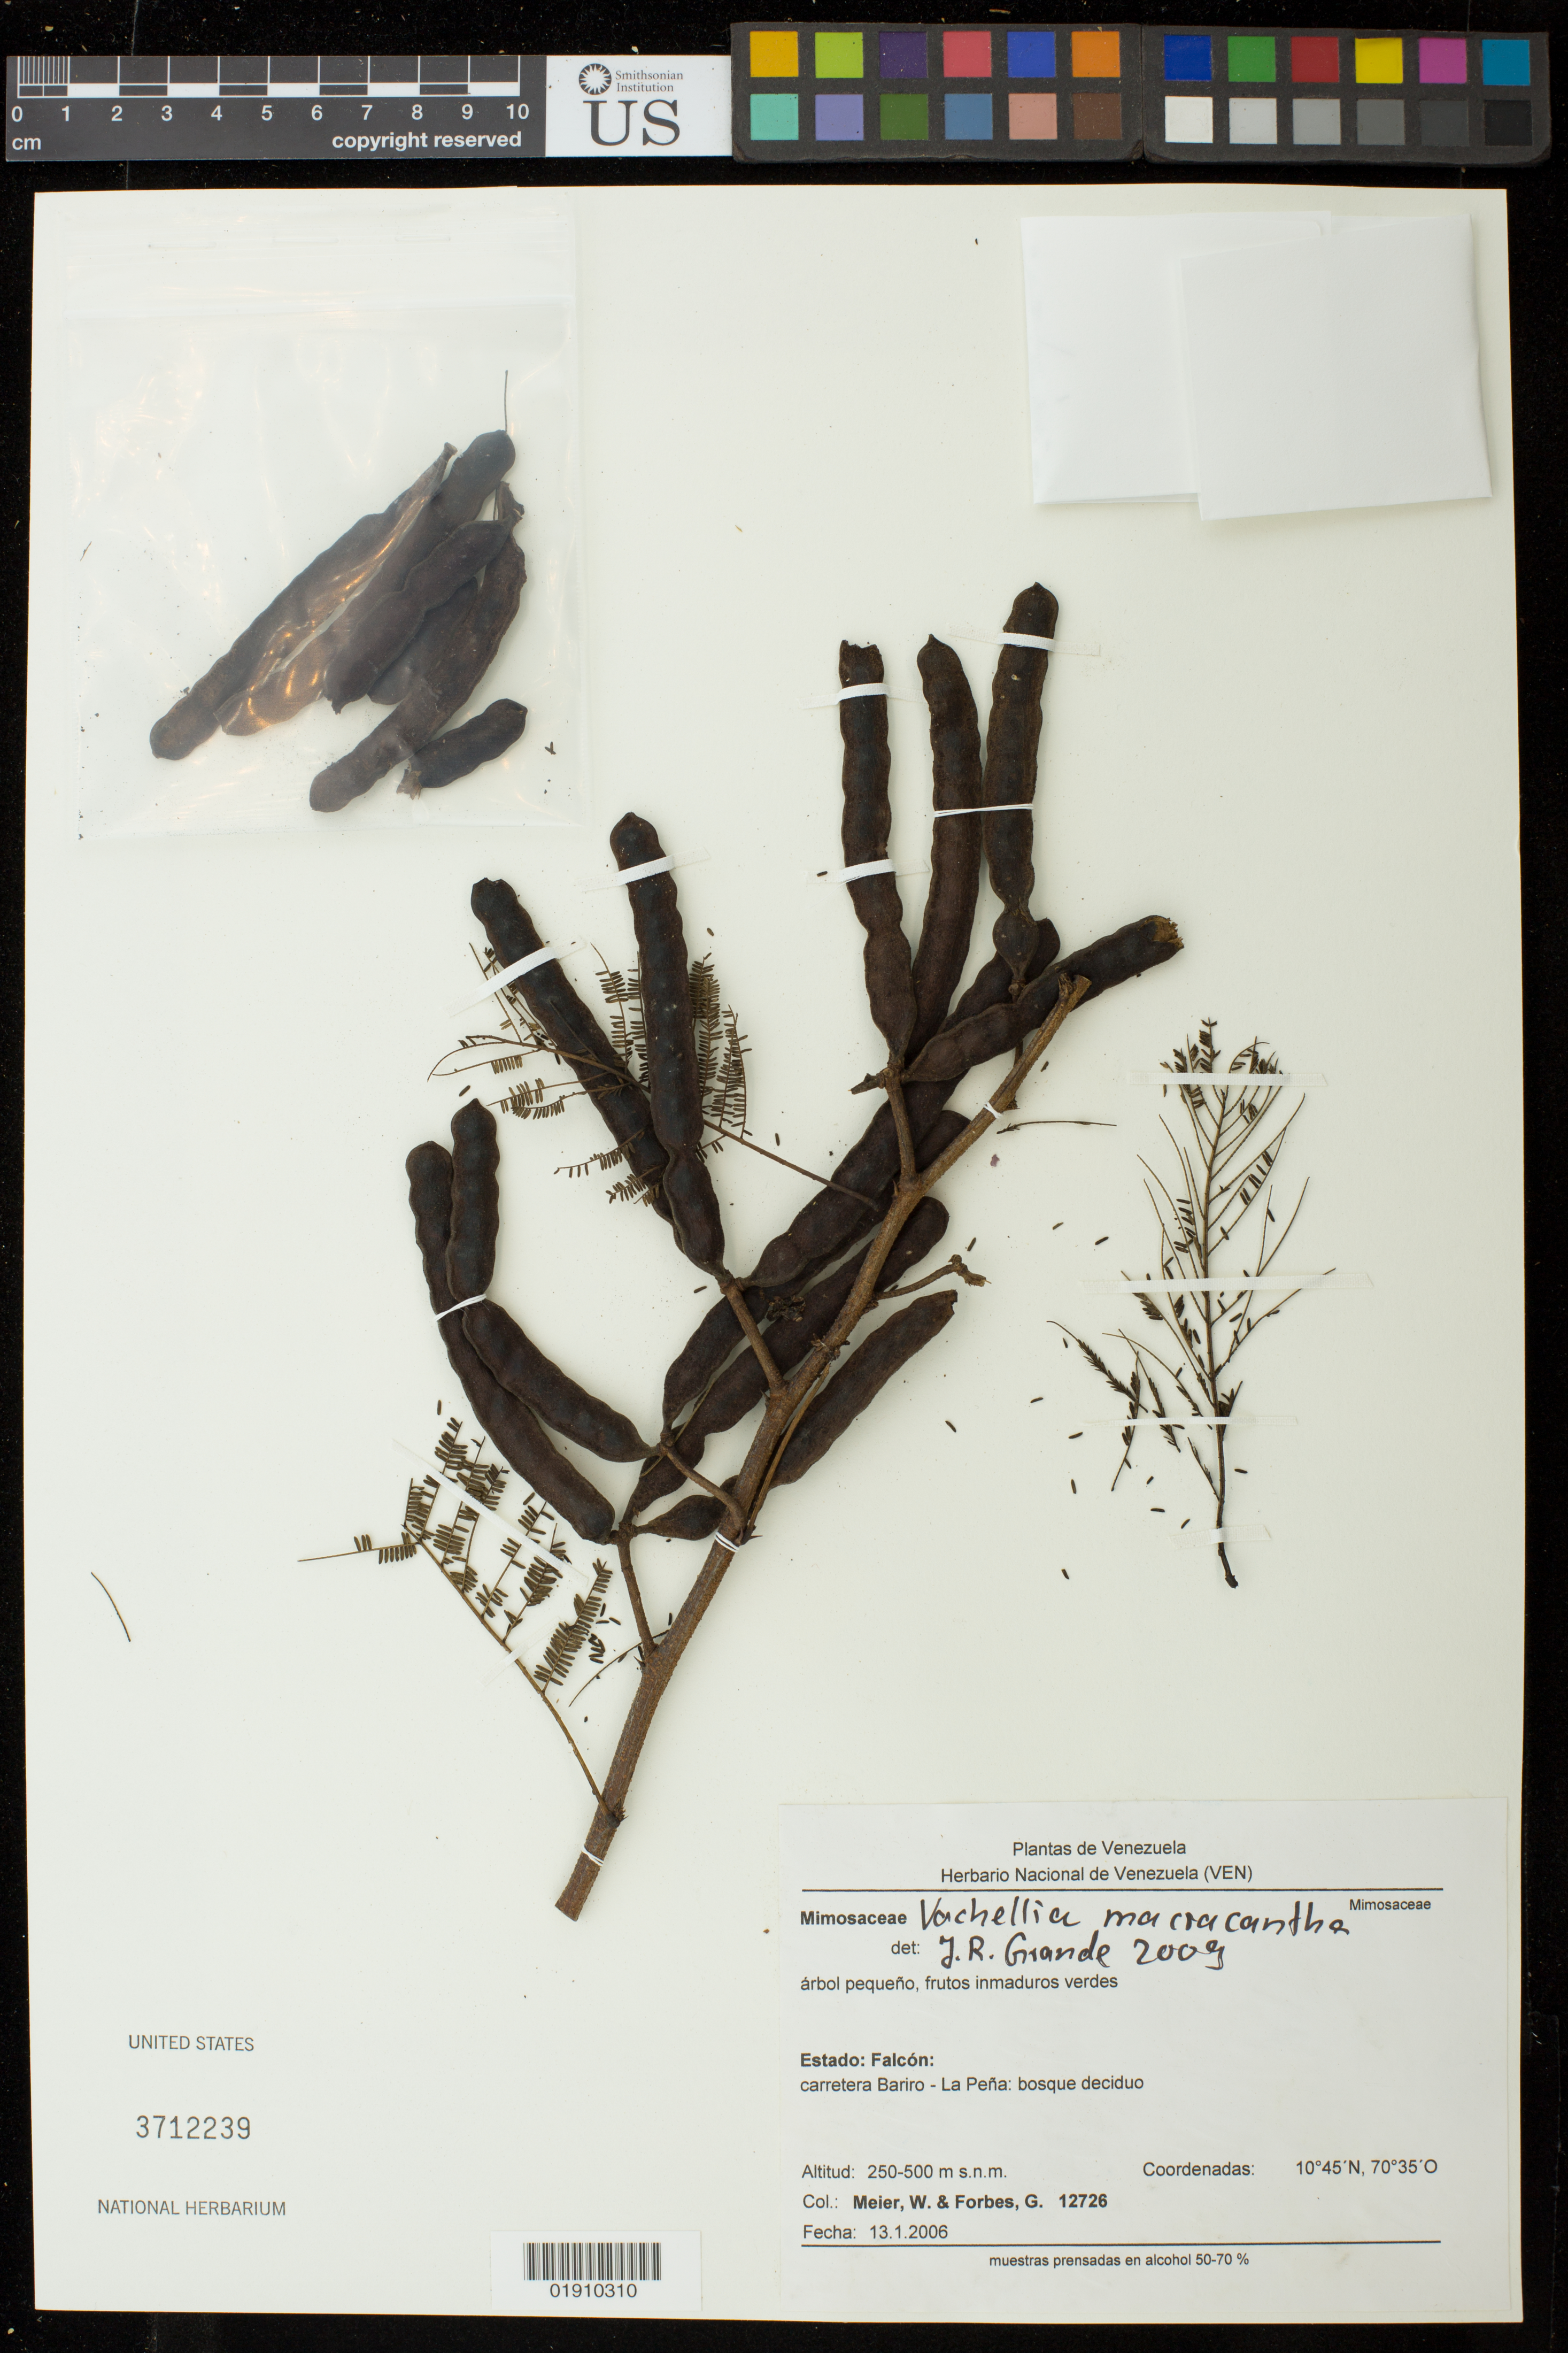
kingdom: Plantae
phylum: Tracheophyta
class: Magnoliopsida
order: Fabales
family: Fabaceae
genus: Vachellia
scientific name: Vachellia macracantha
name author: (Humb. & Bonpl. ex Willd.) Seigler & Ebinger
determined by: Grande, J. R.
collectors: W. Meier & G. Forbes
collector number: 12726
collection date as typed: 13.1.2006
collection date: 2006-01-13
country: Venezuela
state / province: Falcón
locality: Estado: Falcon, carretera Bariro- La Pena: bosque deciduo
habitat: bosque deciduo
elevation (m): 250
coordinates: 10 45 N, 70 35 O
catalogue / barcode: US 3712239